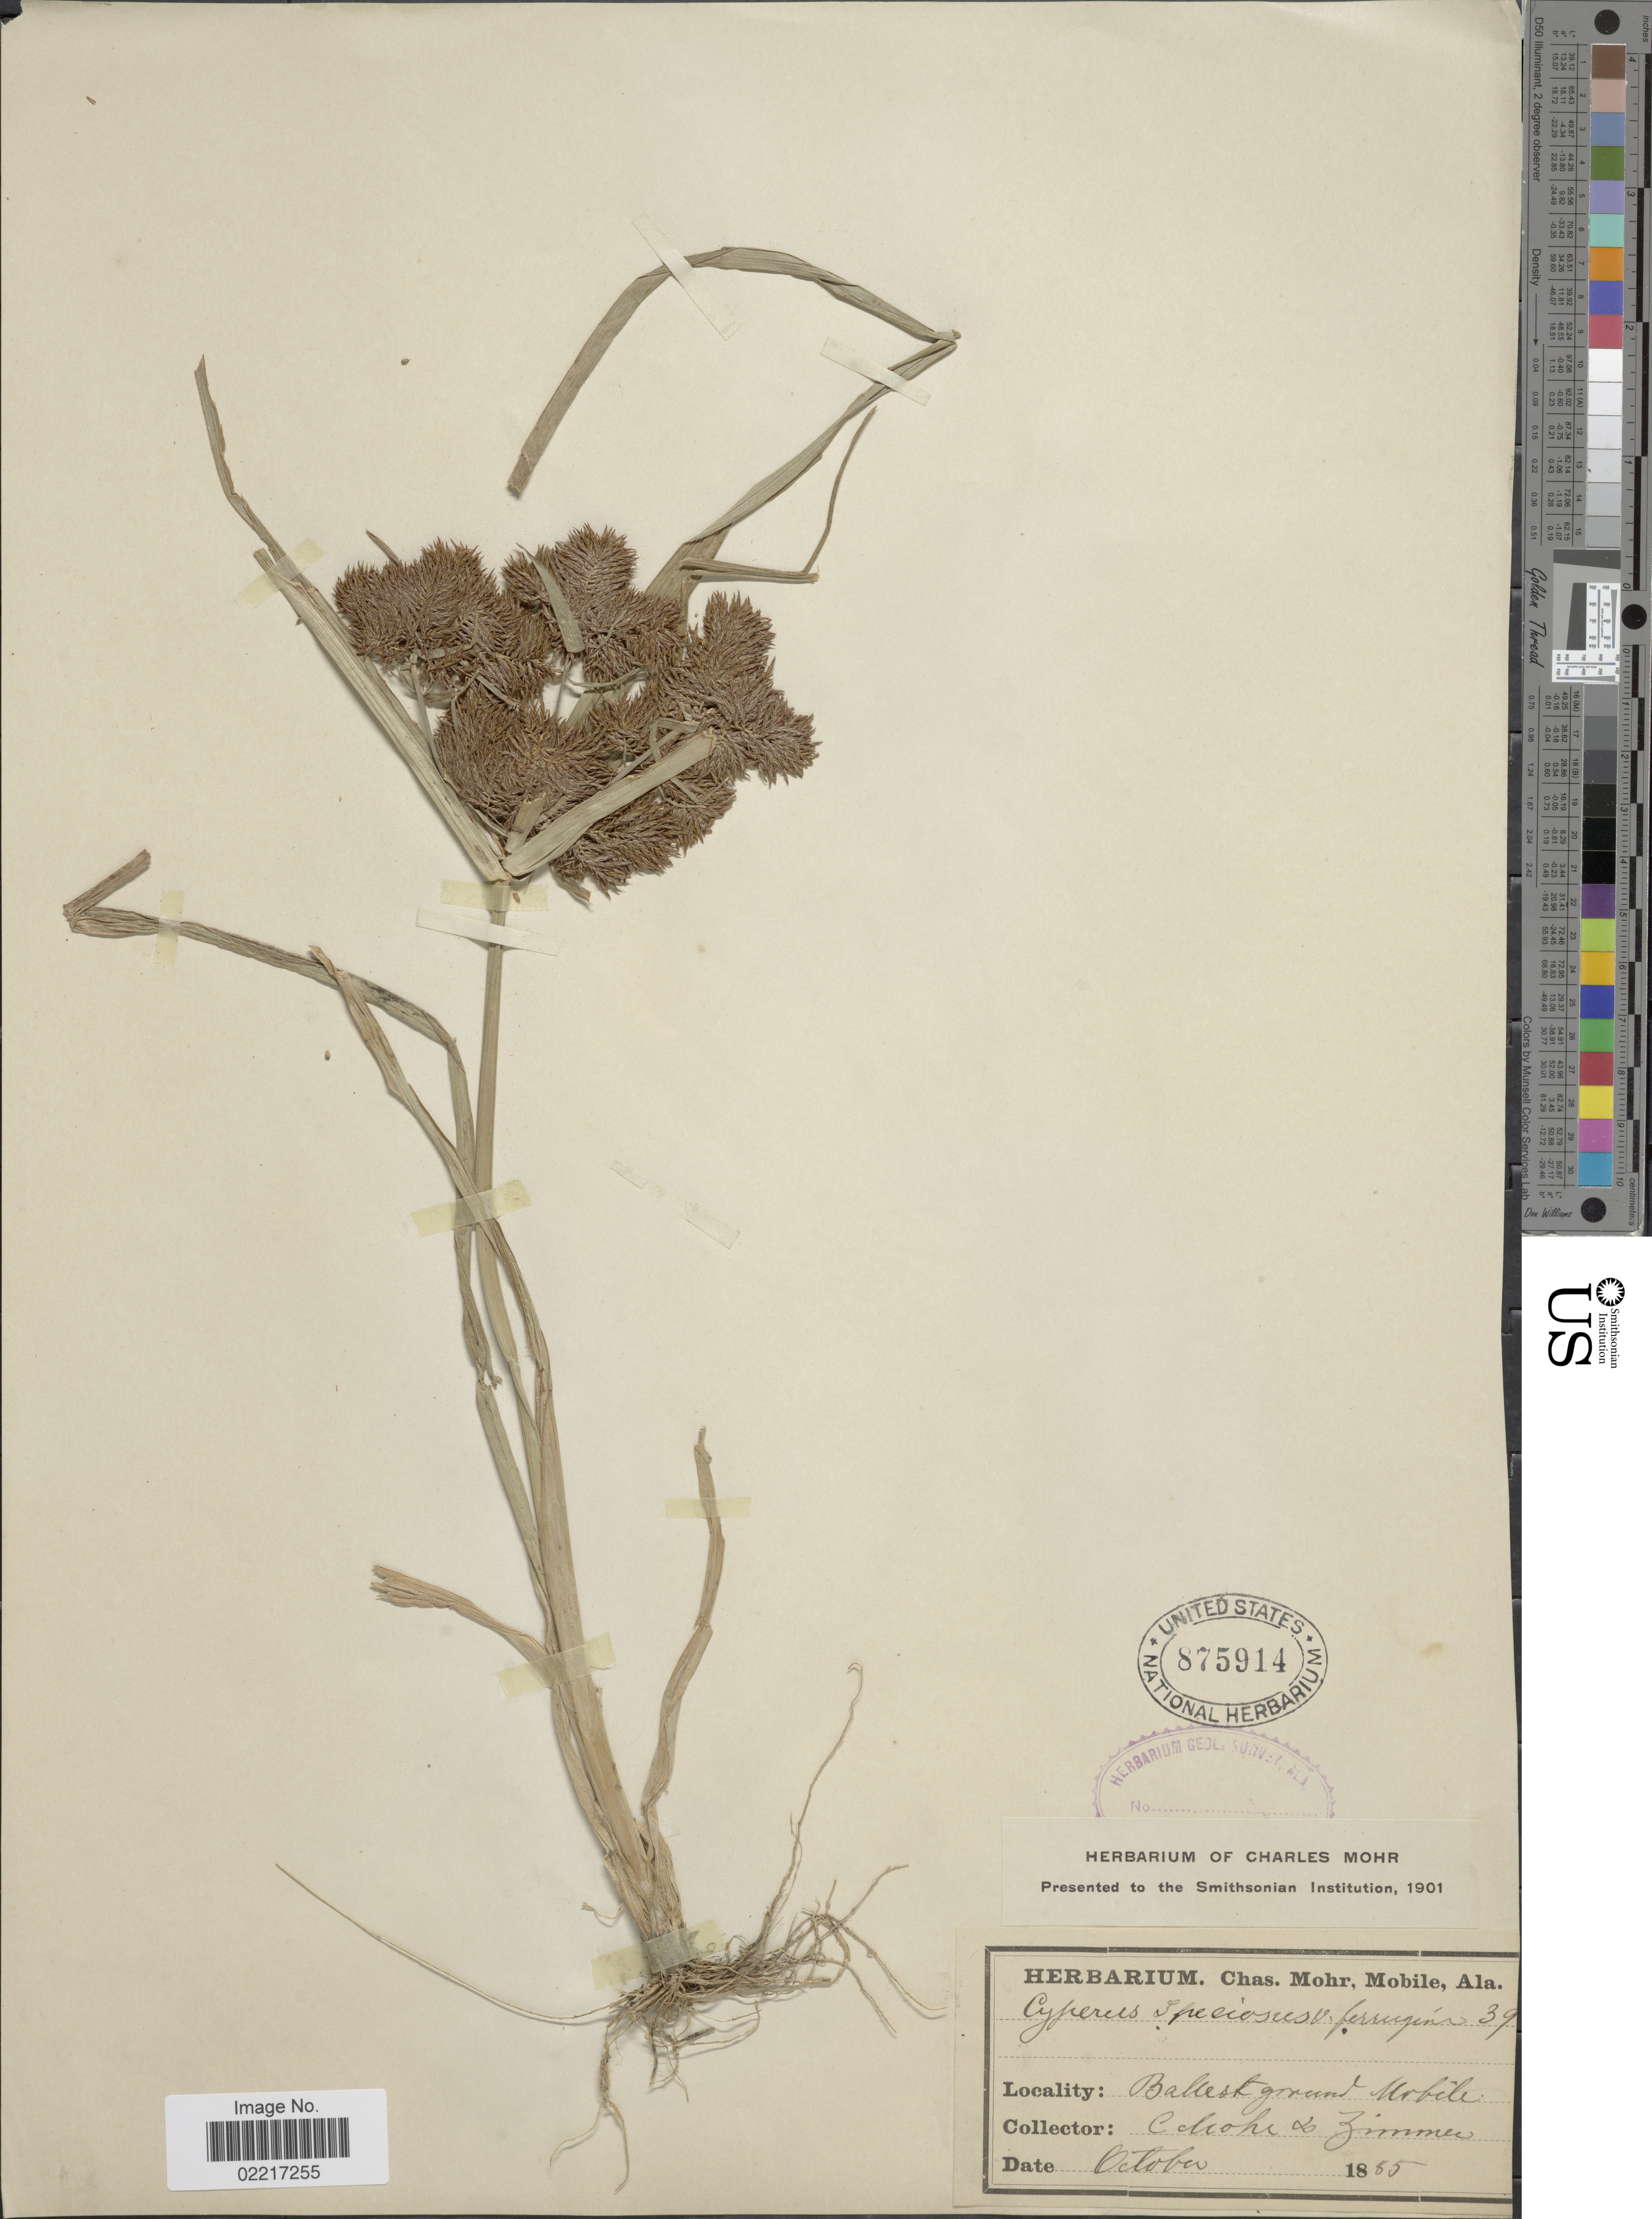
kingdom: Plantae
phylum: Tracheophyta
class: Liliopsida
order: Poales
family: Cyperaceae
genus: Cyperus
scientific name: Cyperus odoratus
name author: L.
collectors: C. T. Mohr & Zimmer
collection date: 1885-10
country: United States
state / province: Alabama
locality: Mobile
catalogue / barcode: US 875914